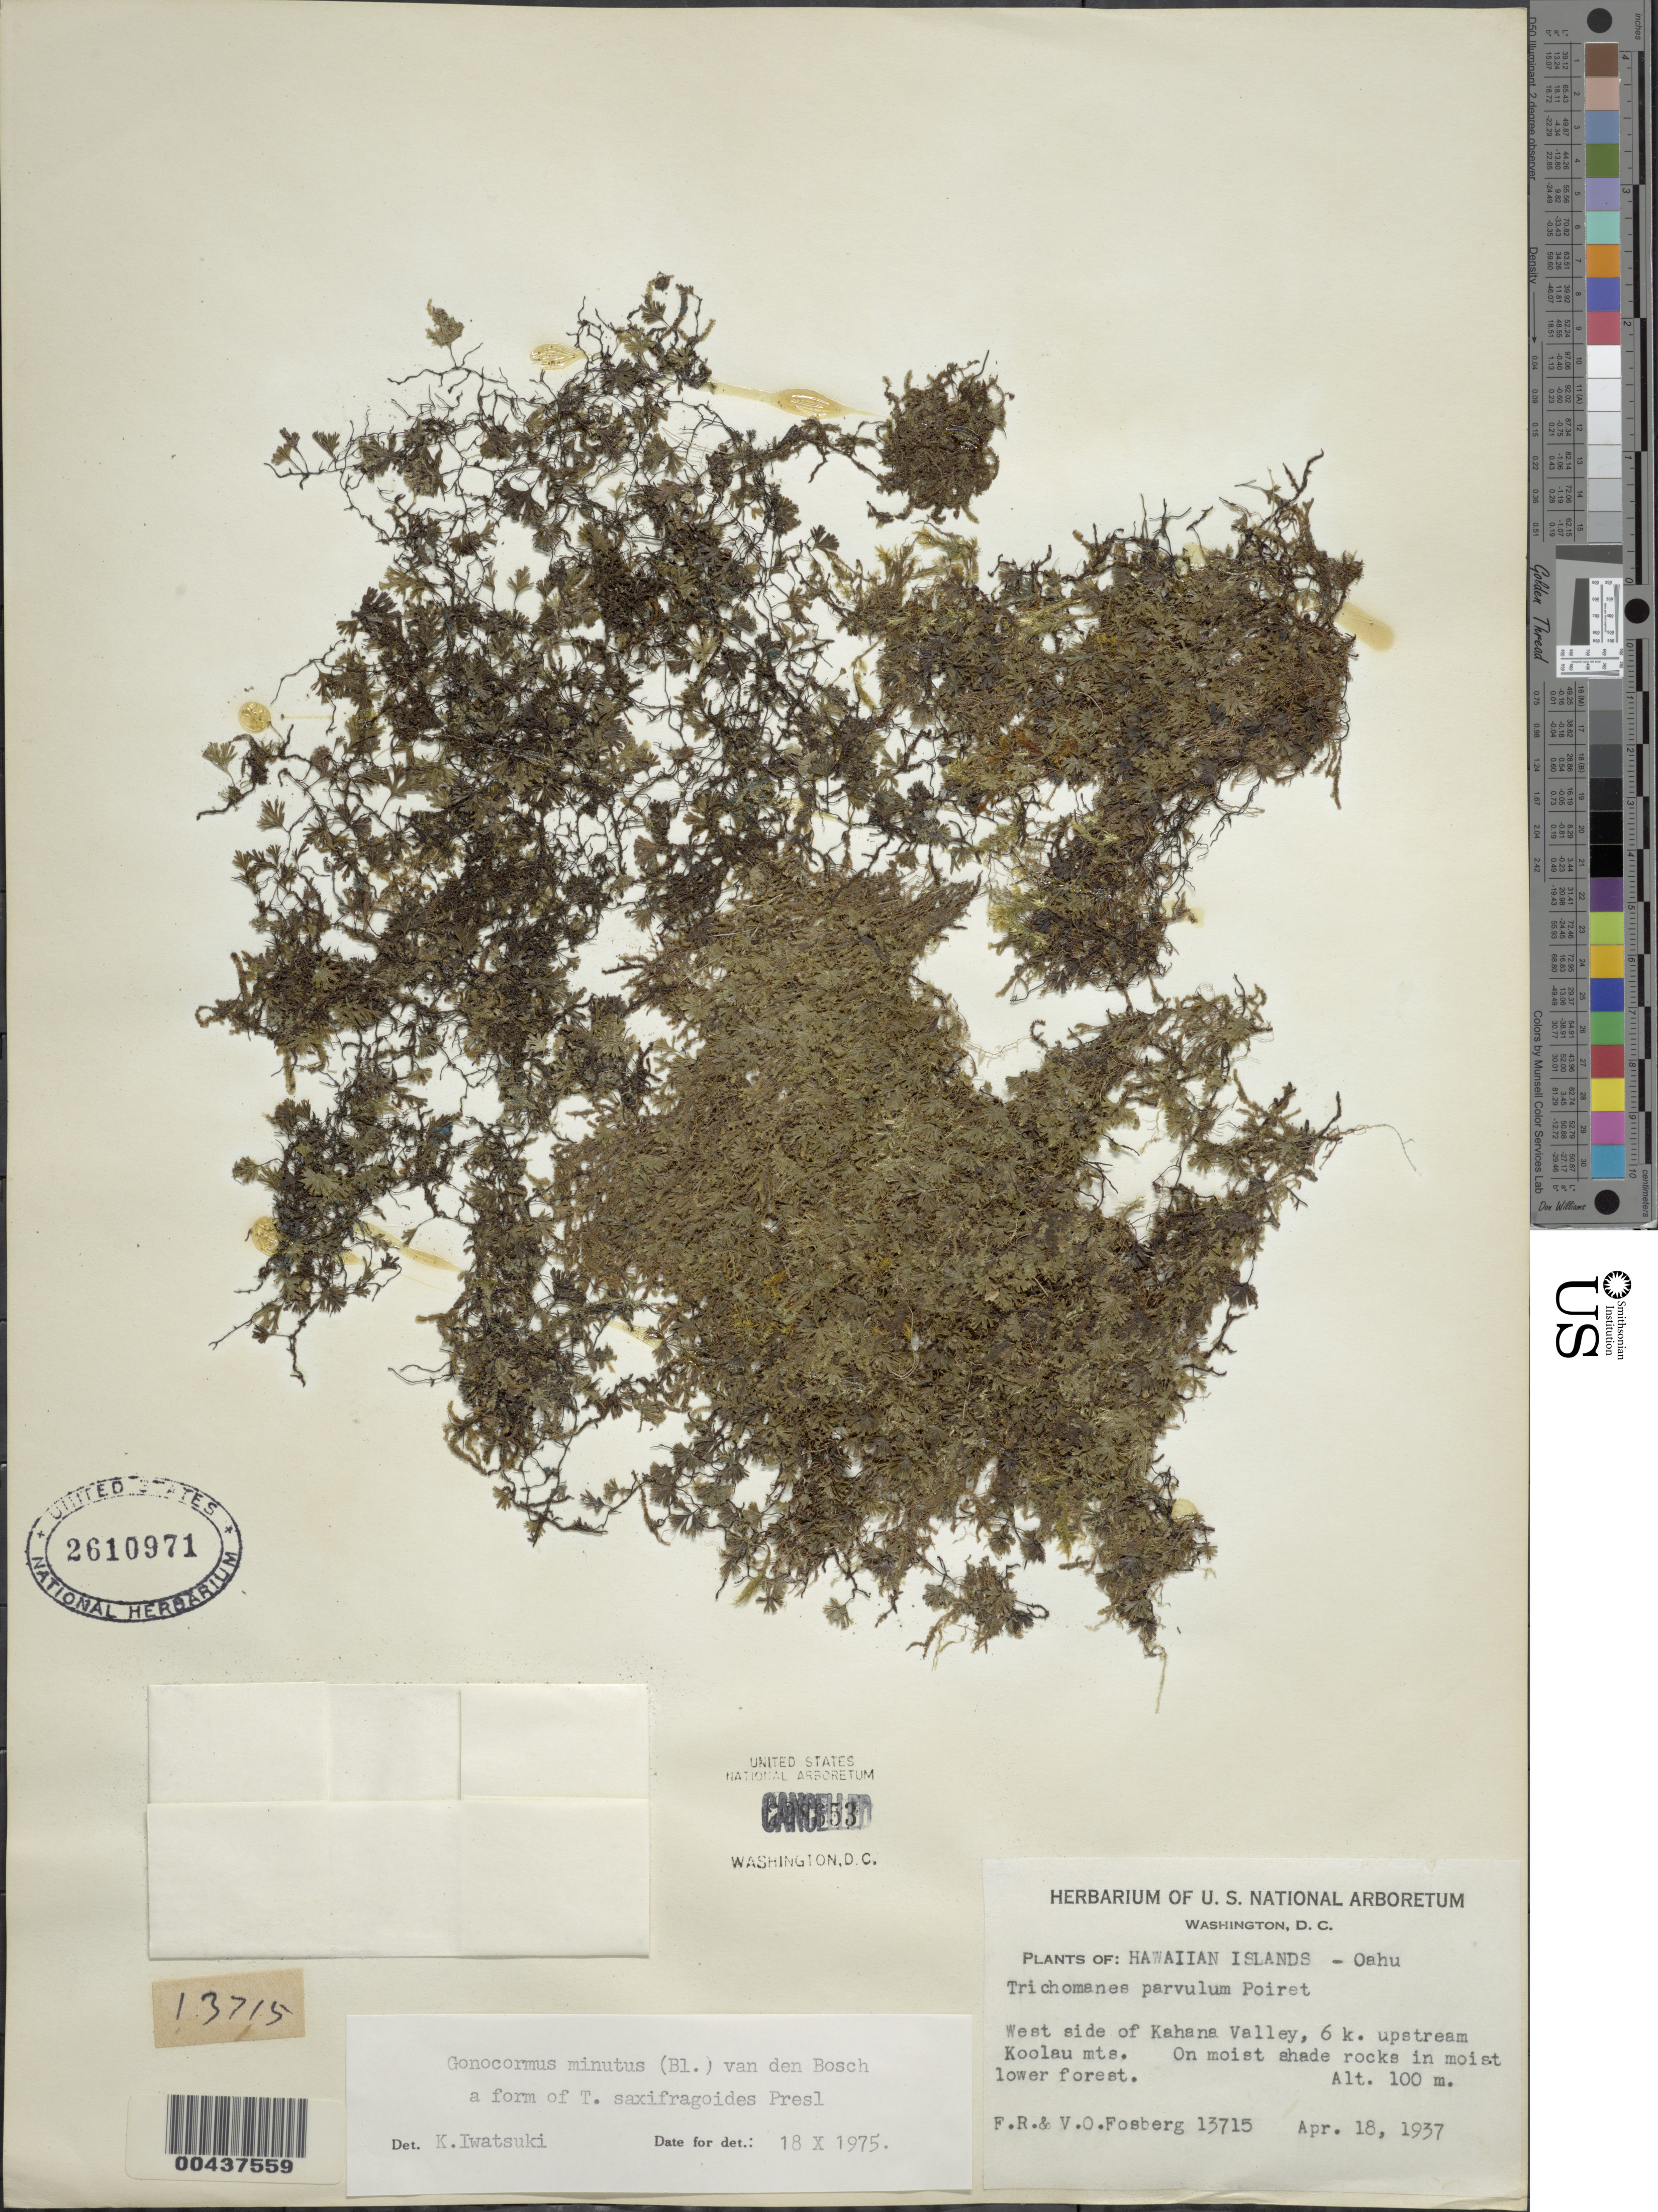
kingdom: Plantae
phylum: Tracheophyta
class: Polypodiopsida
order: Hymenophyllales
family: Hymenophyllaceae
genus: Crepidomanes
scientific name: Crepidomanes minutum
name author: (Blume) K. Iwats.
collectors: F. R. Fosberg & V. O. Fosberg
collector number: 13715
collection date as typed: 18 Apr 1937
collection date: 1937-04-18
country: United States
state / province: Hawaii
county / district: Honolulu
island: Oahu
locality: W side of Kahana Valley, 6 k. upstream Koolau mts.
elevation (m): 100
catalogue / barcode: US 2610971